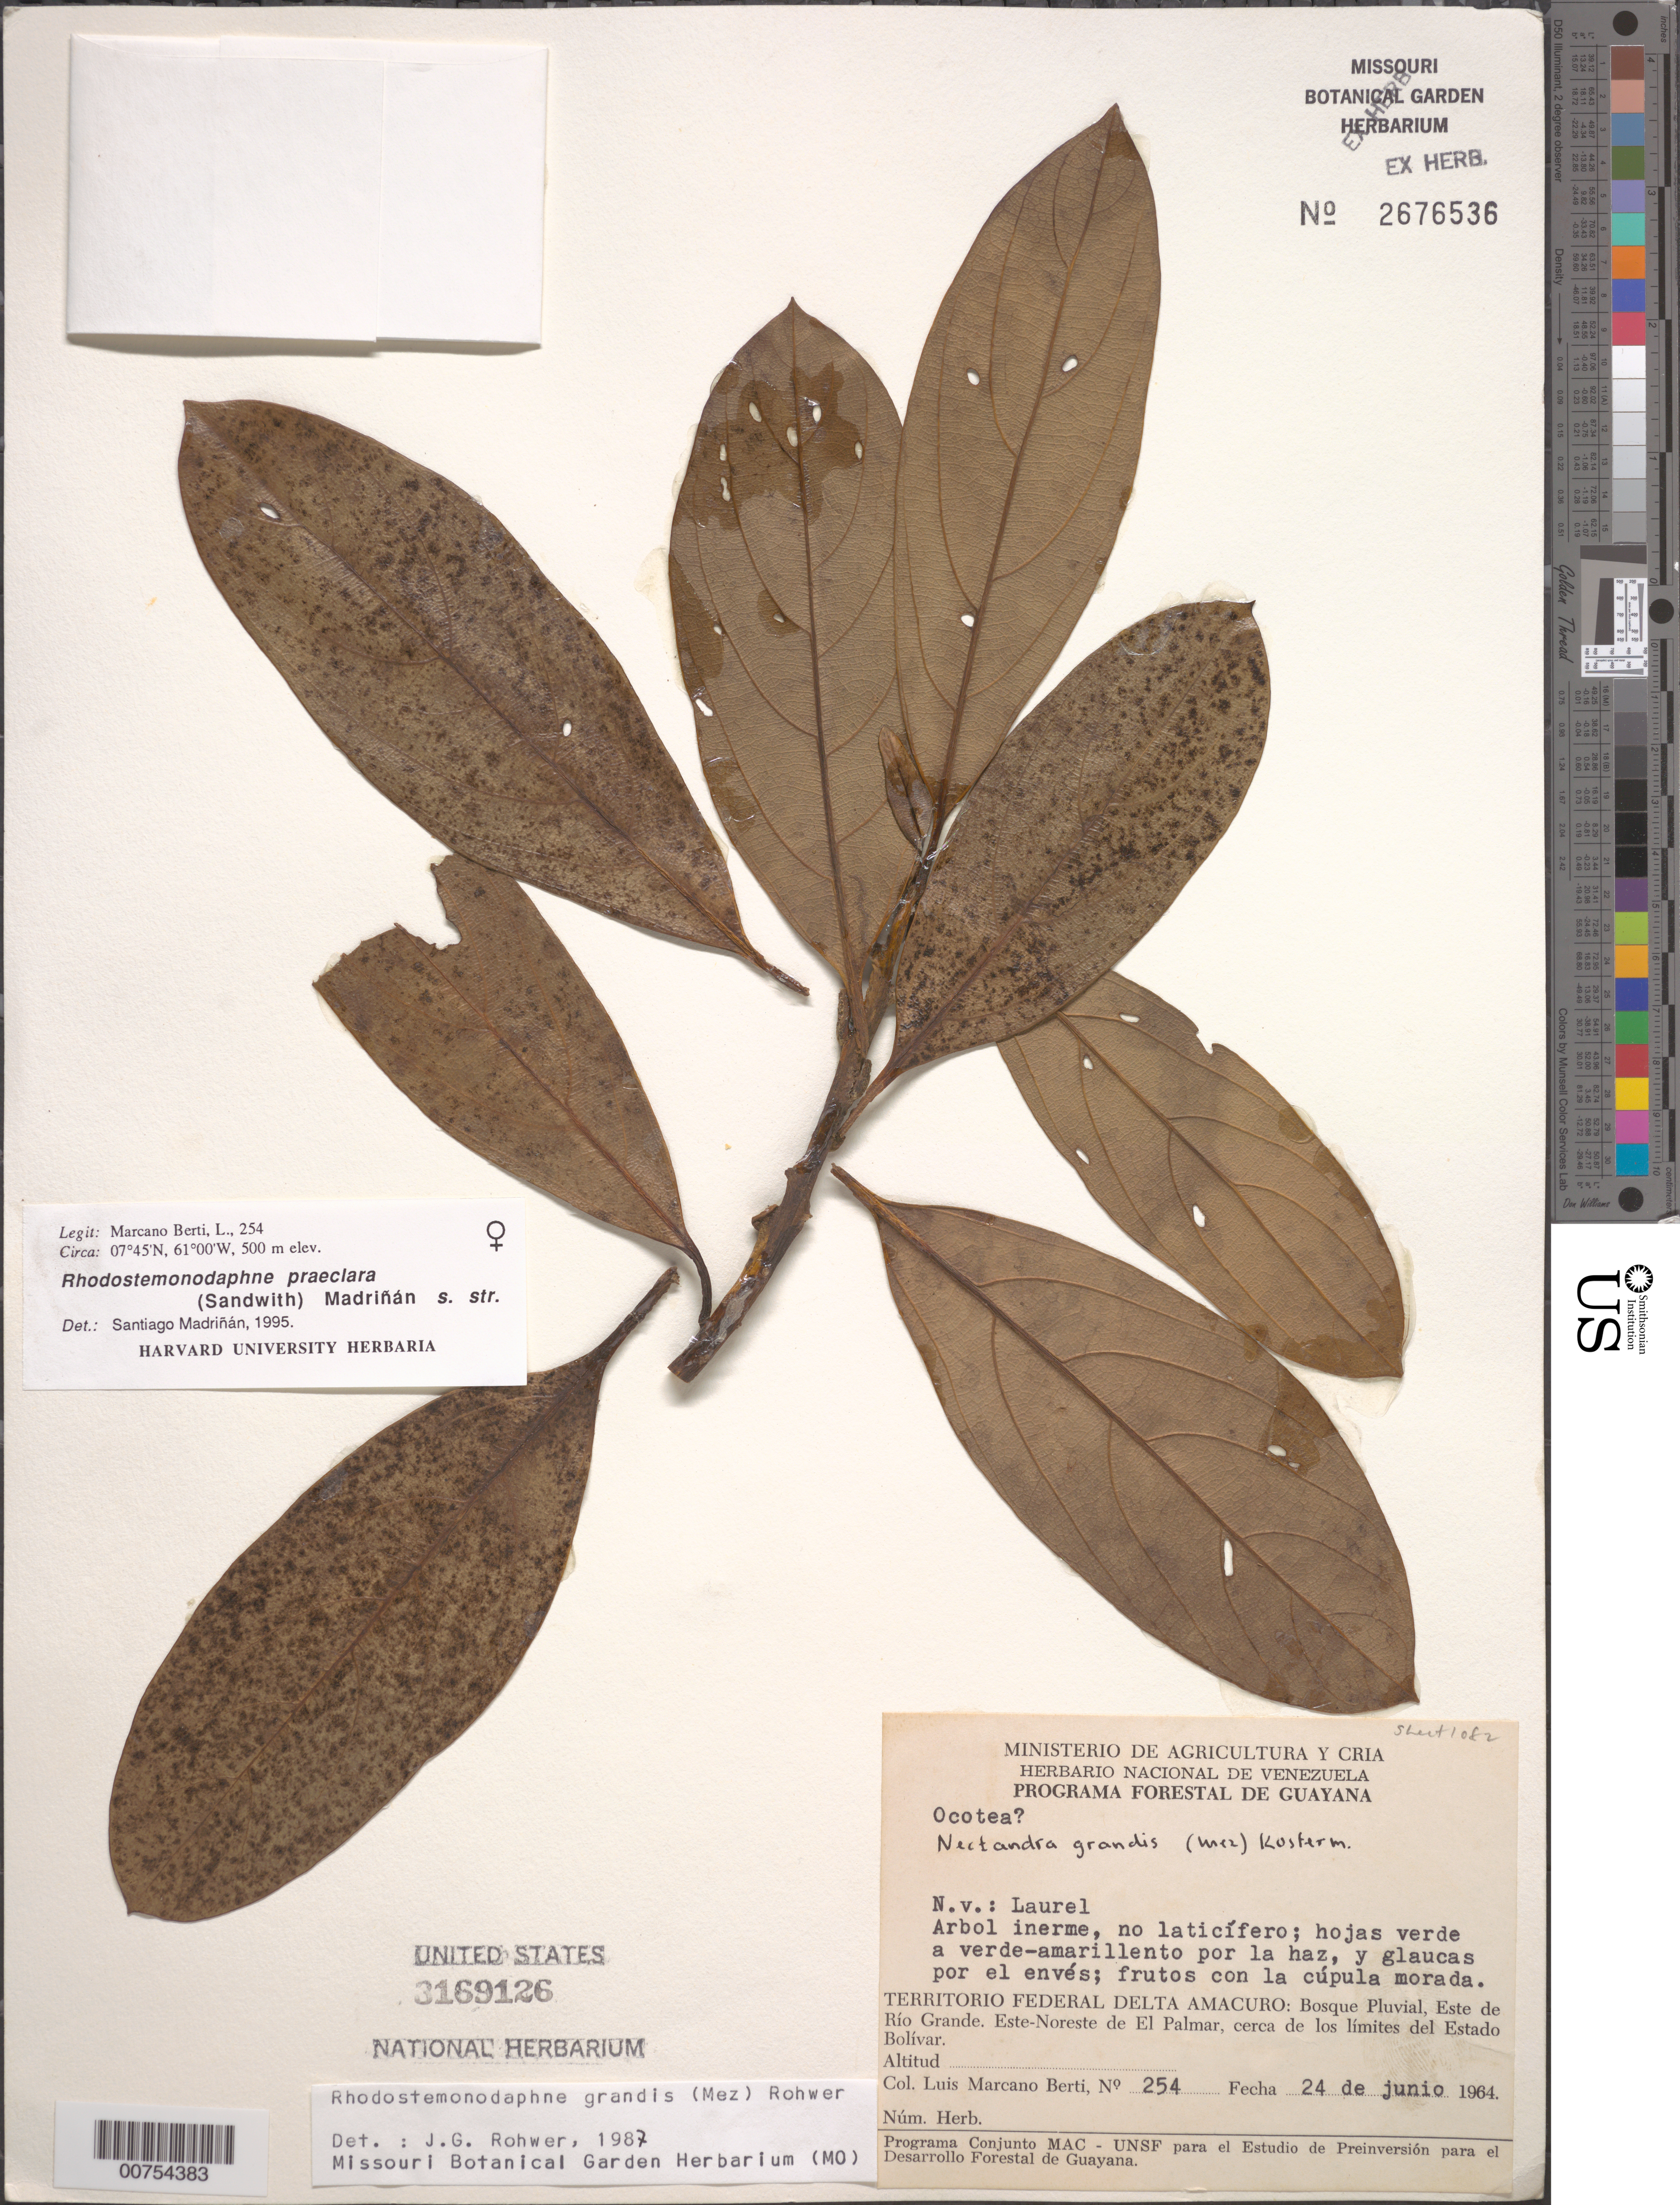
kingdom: Plantae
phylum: Tracheophyta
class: Magnoliopsida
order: Laurales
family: Lauraceae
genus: Rhodostemonodaphne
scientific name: Rhodostemonodaphne praeclara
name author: (Sandwith) Madriñán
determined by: Madriñán, S.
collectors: L. Marcano-Berti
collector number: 254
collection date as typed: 24-Jun-64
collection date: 1964-06-24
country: Venezuela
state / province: Delta Amacuro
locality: Este de Río Grande, ENE de El Palmar, cerca de los limites del Estado Bolívar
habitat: Bosque pluvial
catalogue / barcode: US 3169126